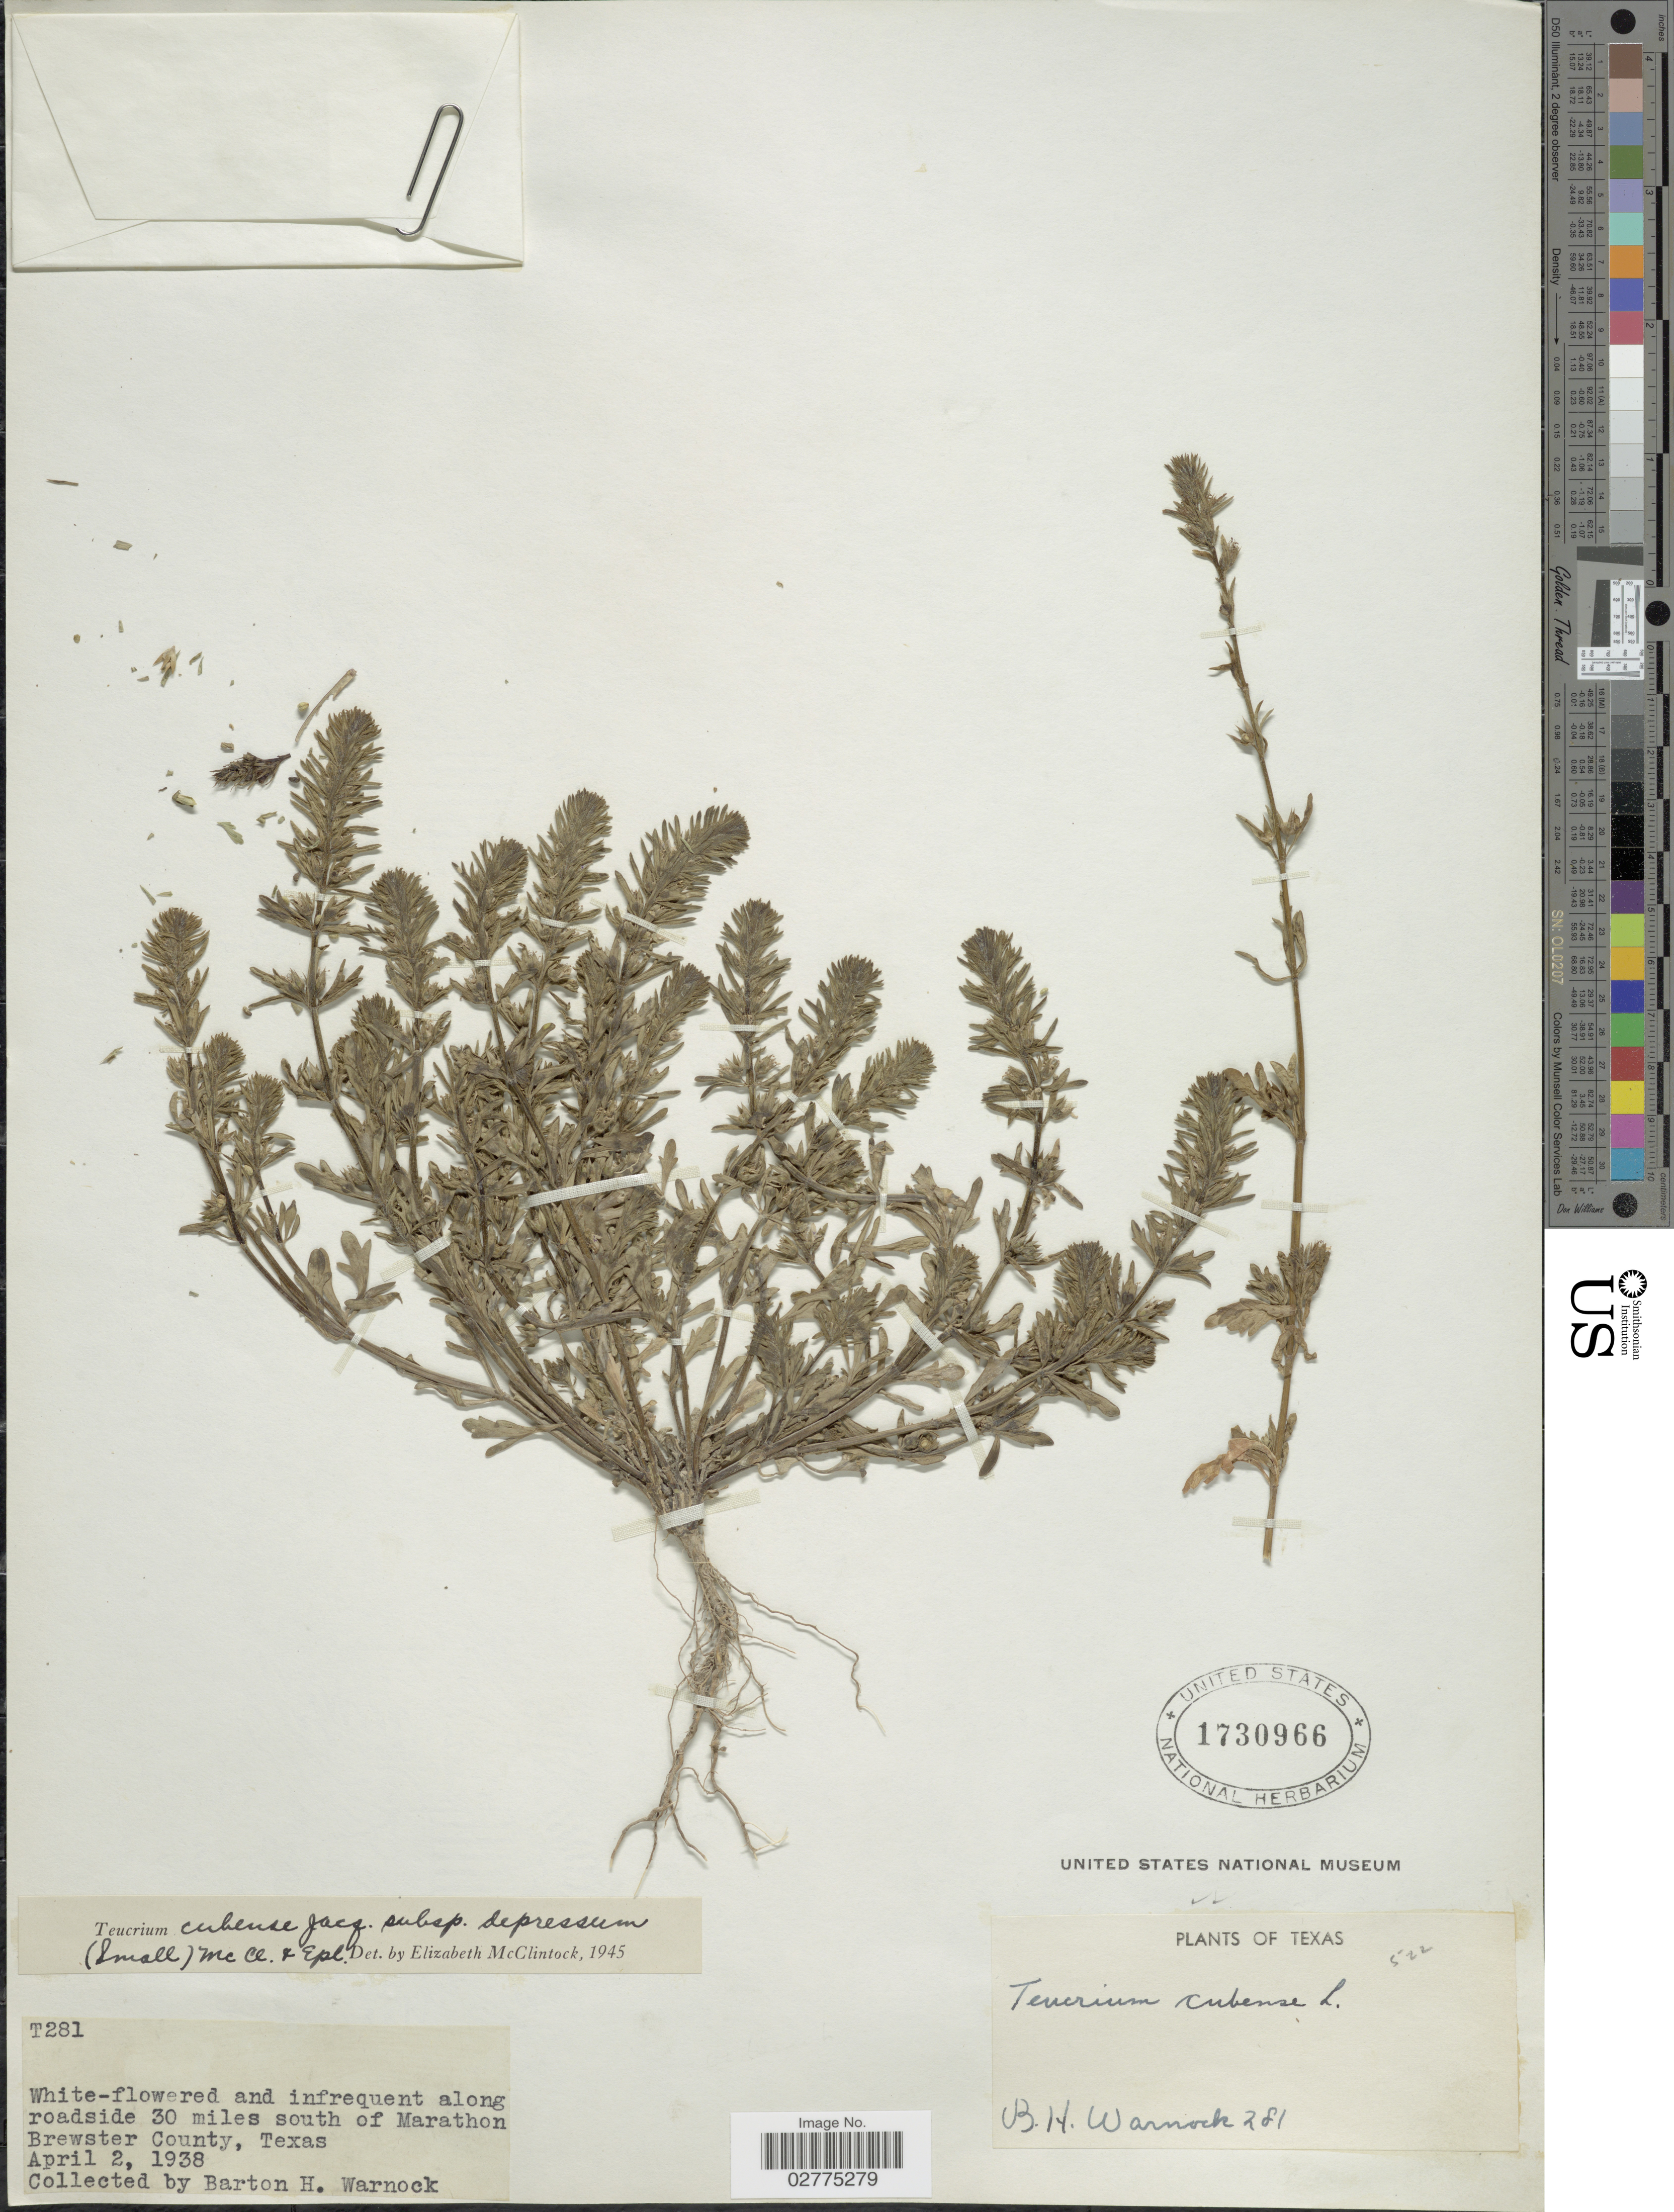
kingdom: Plantae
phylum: Tracheophyta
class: Magnoliopsida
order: Lamiales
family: Lamiaceae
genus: Teucrium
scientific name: Teucrium cubense subsp. depressum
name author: (Small) E. M. McClint. & Epling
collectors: B. H. Warnock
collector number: T281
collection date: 1938-04-02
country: United States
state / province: Texas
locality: Along roadside 30 miles south of Marathon Brewster County, Texas.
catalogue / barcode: US 1730966